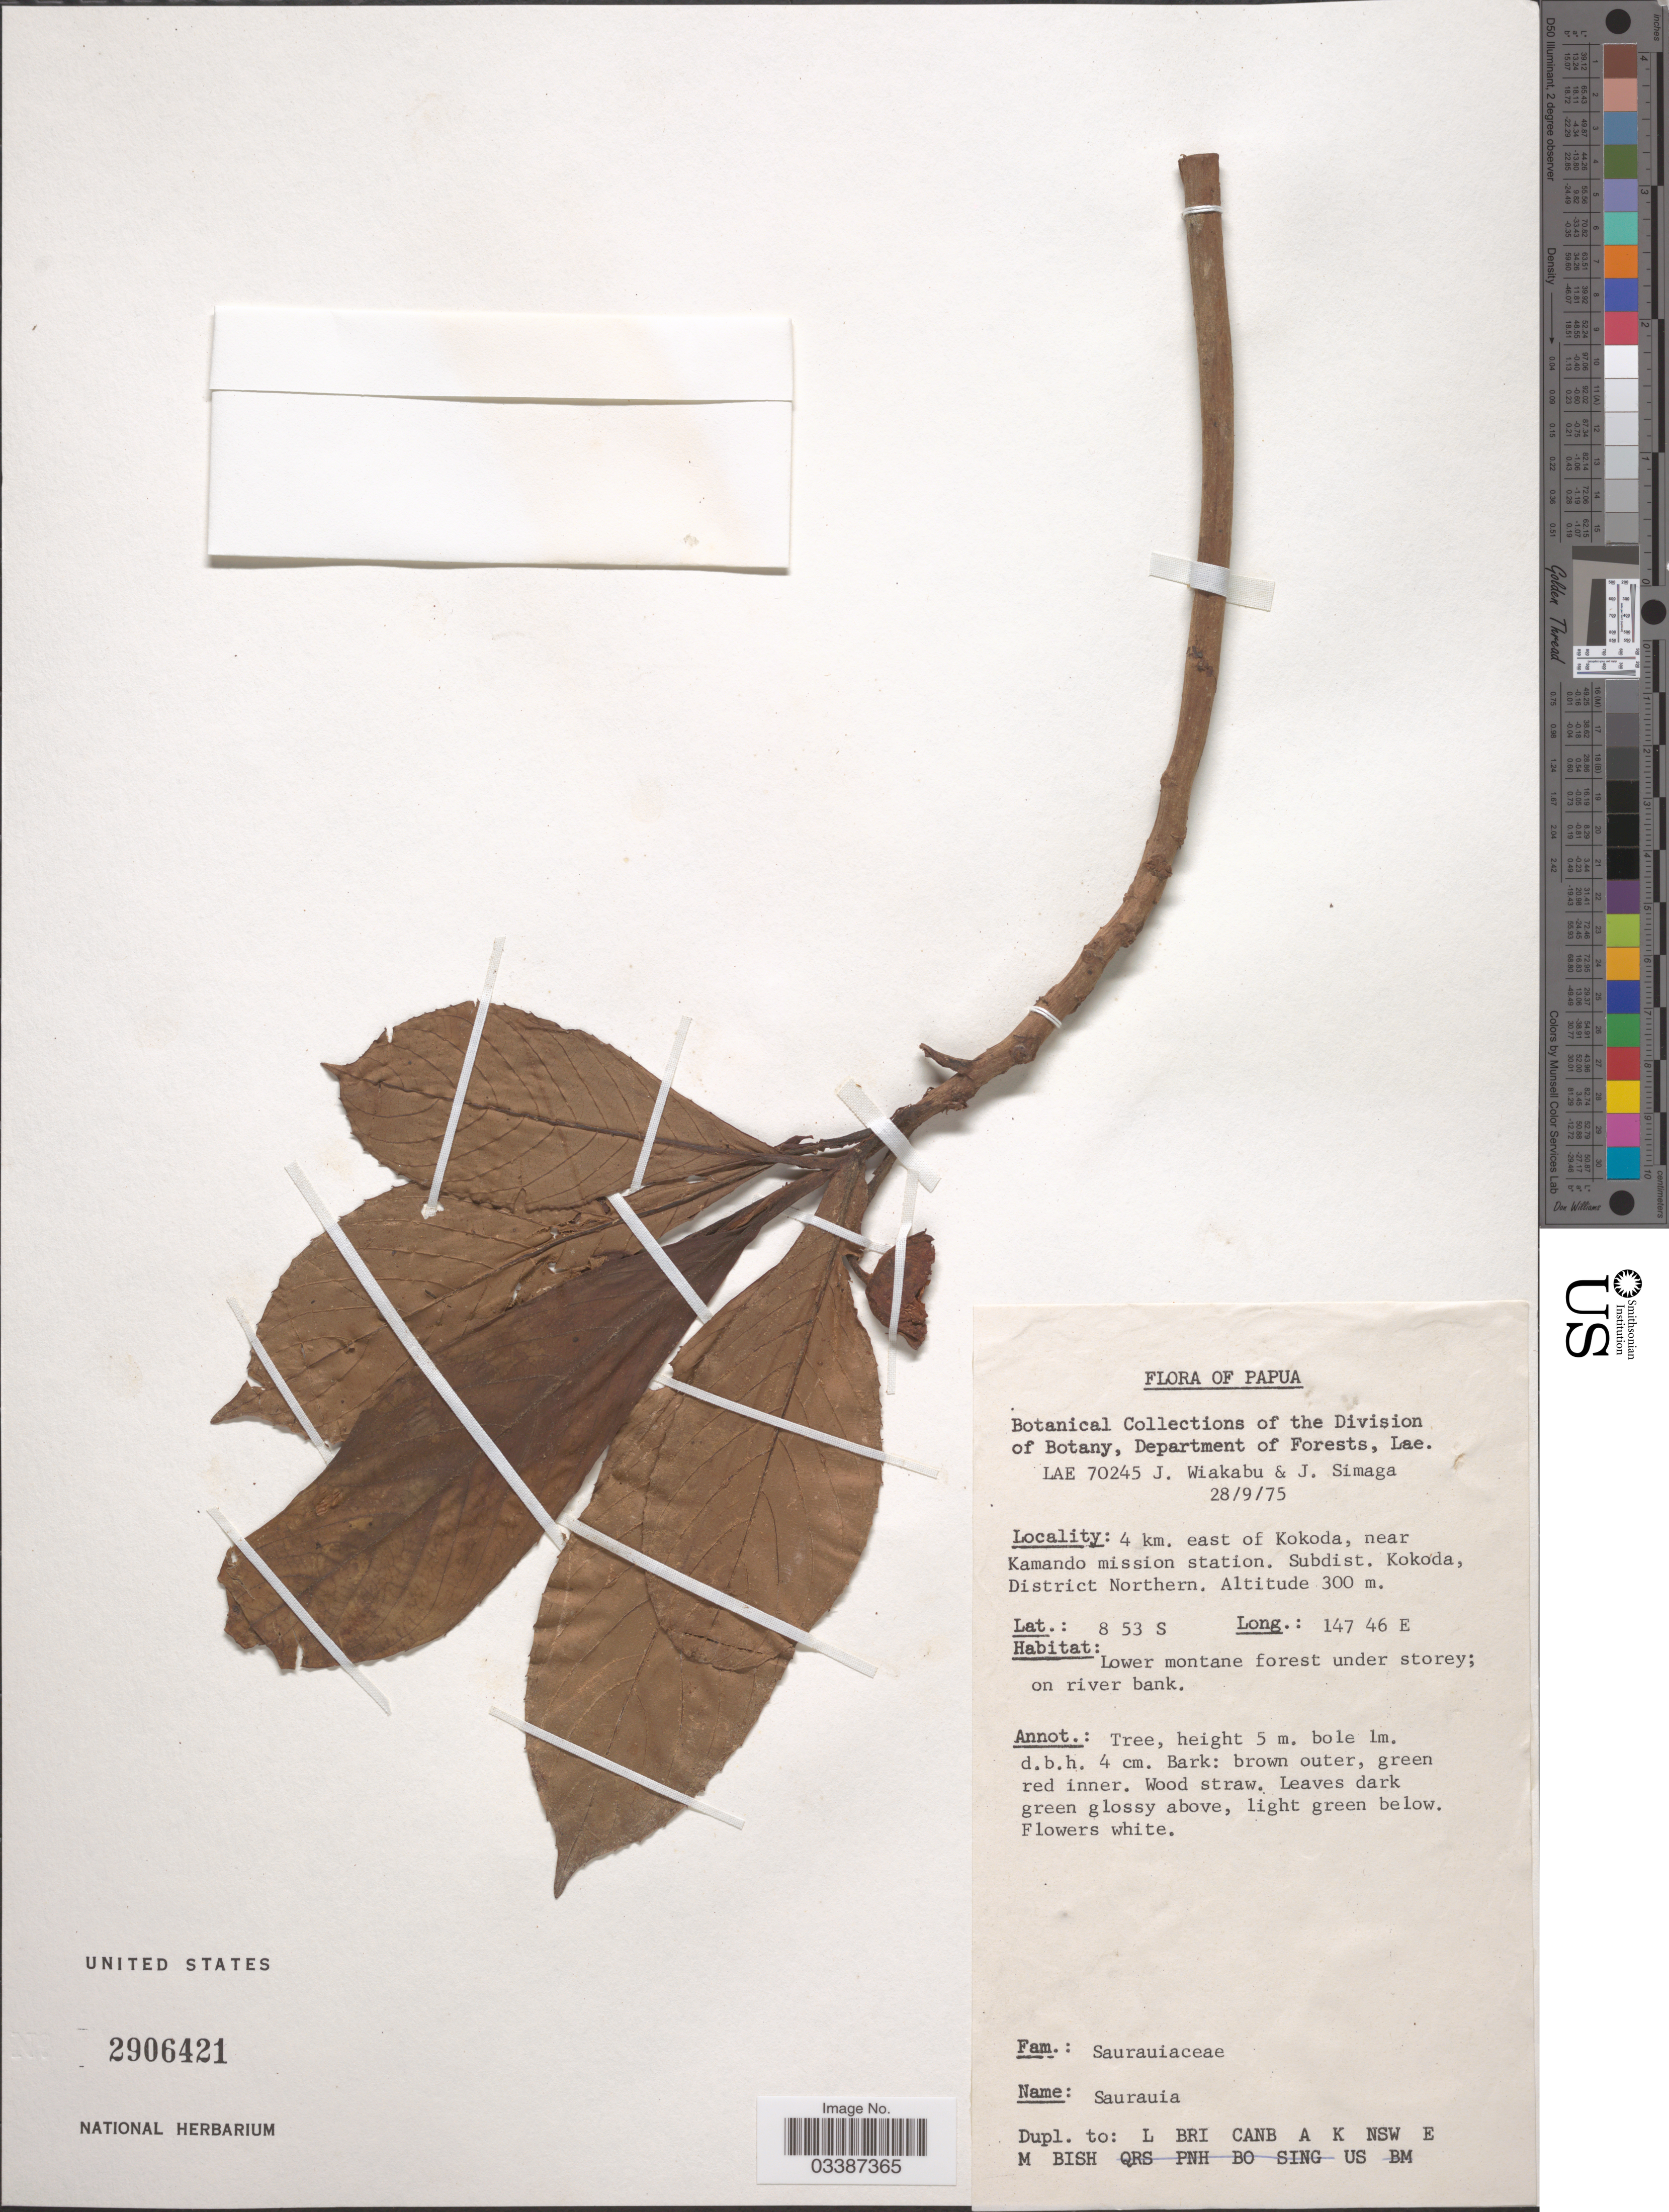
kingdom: Plantae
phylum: Tracheophyta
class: Magnoliopsida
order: Ericales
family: Actinidiaceae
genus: Saurauia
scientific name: Saurauia sp.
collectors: J. Wiakabu & J. Simaga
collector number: LAE 70245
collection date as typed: Transcribed d/m/y: 28/9/75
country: Papua New Guinea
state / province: Northern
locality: Papua. 4 km. east of Kokoda, near Kamando mission station. Subdist. Kokoda, District Northern.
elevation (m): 300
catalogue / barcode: US 2906421